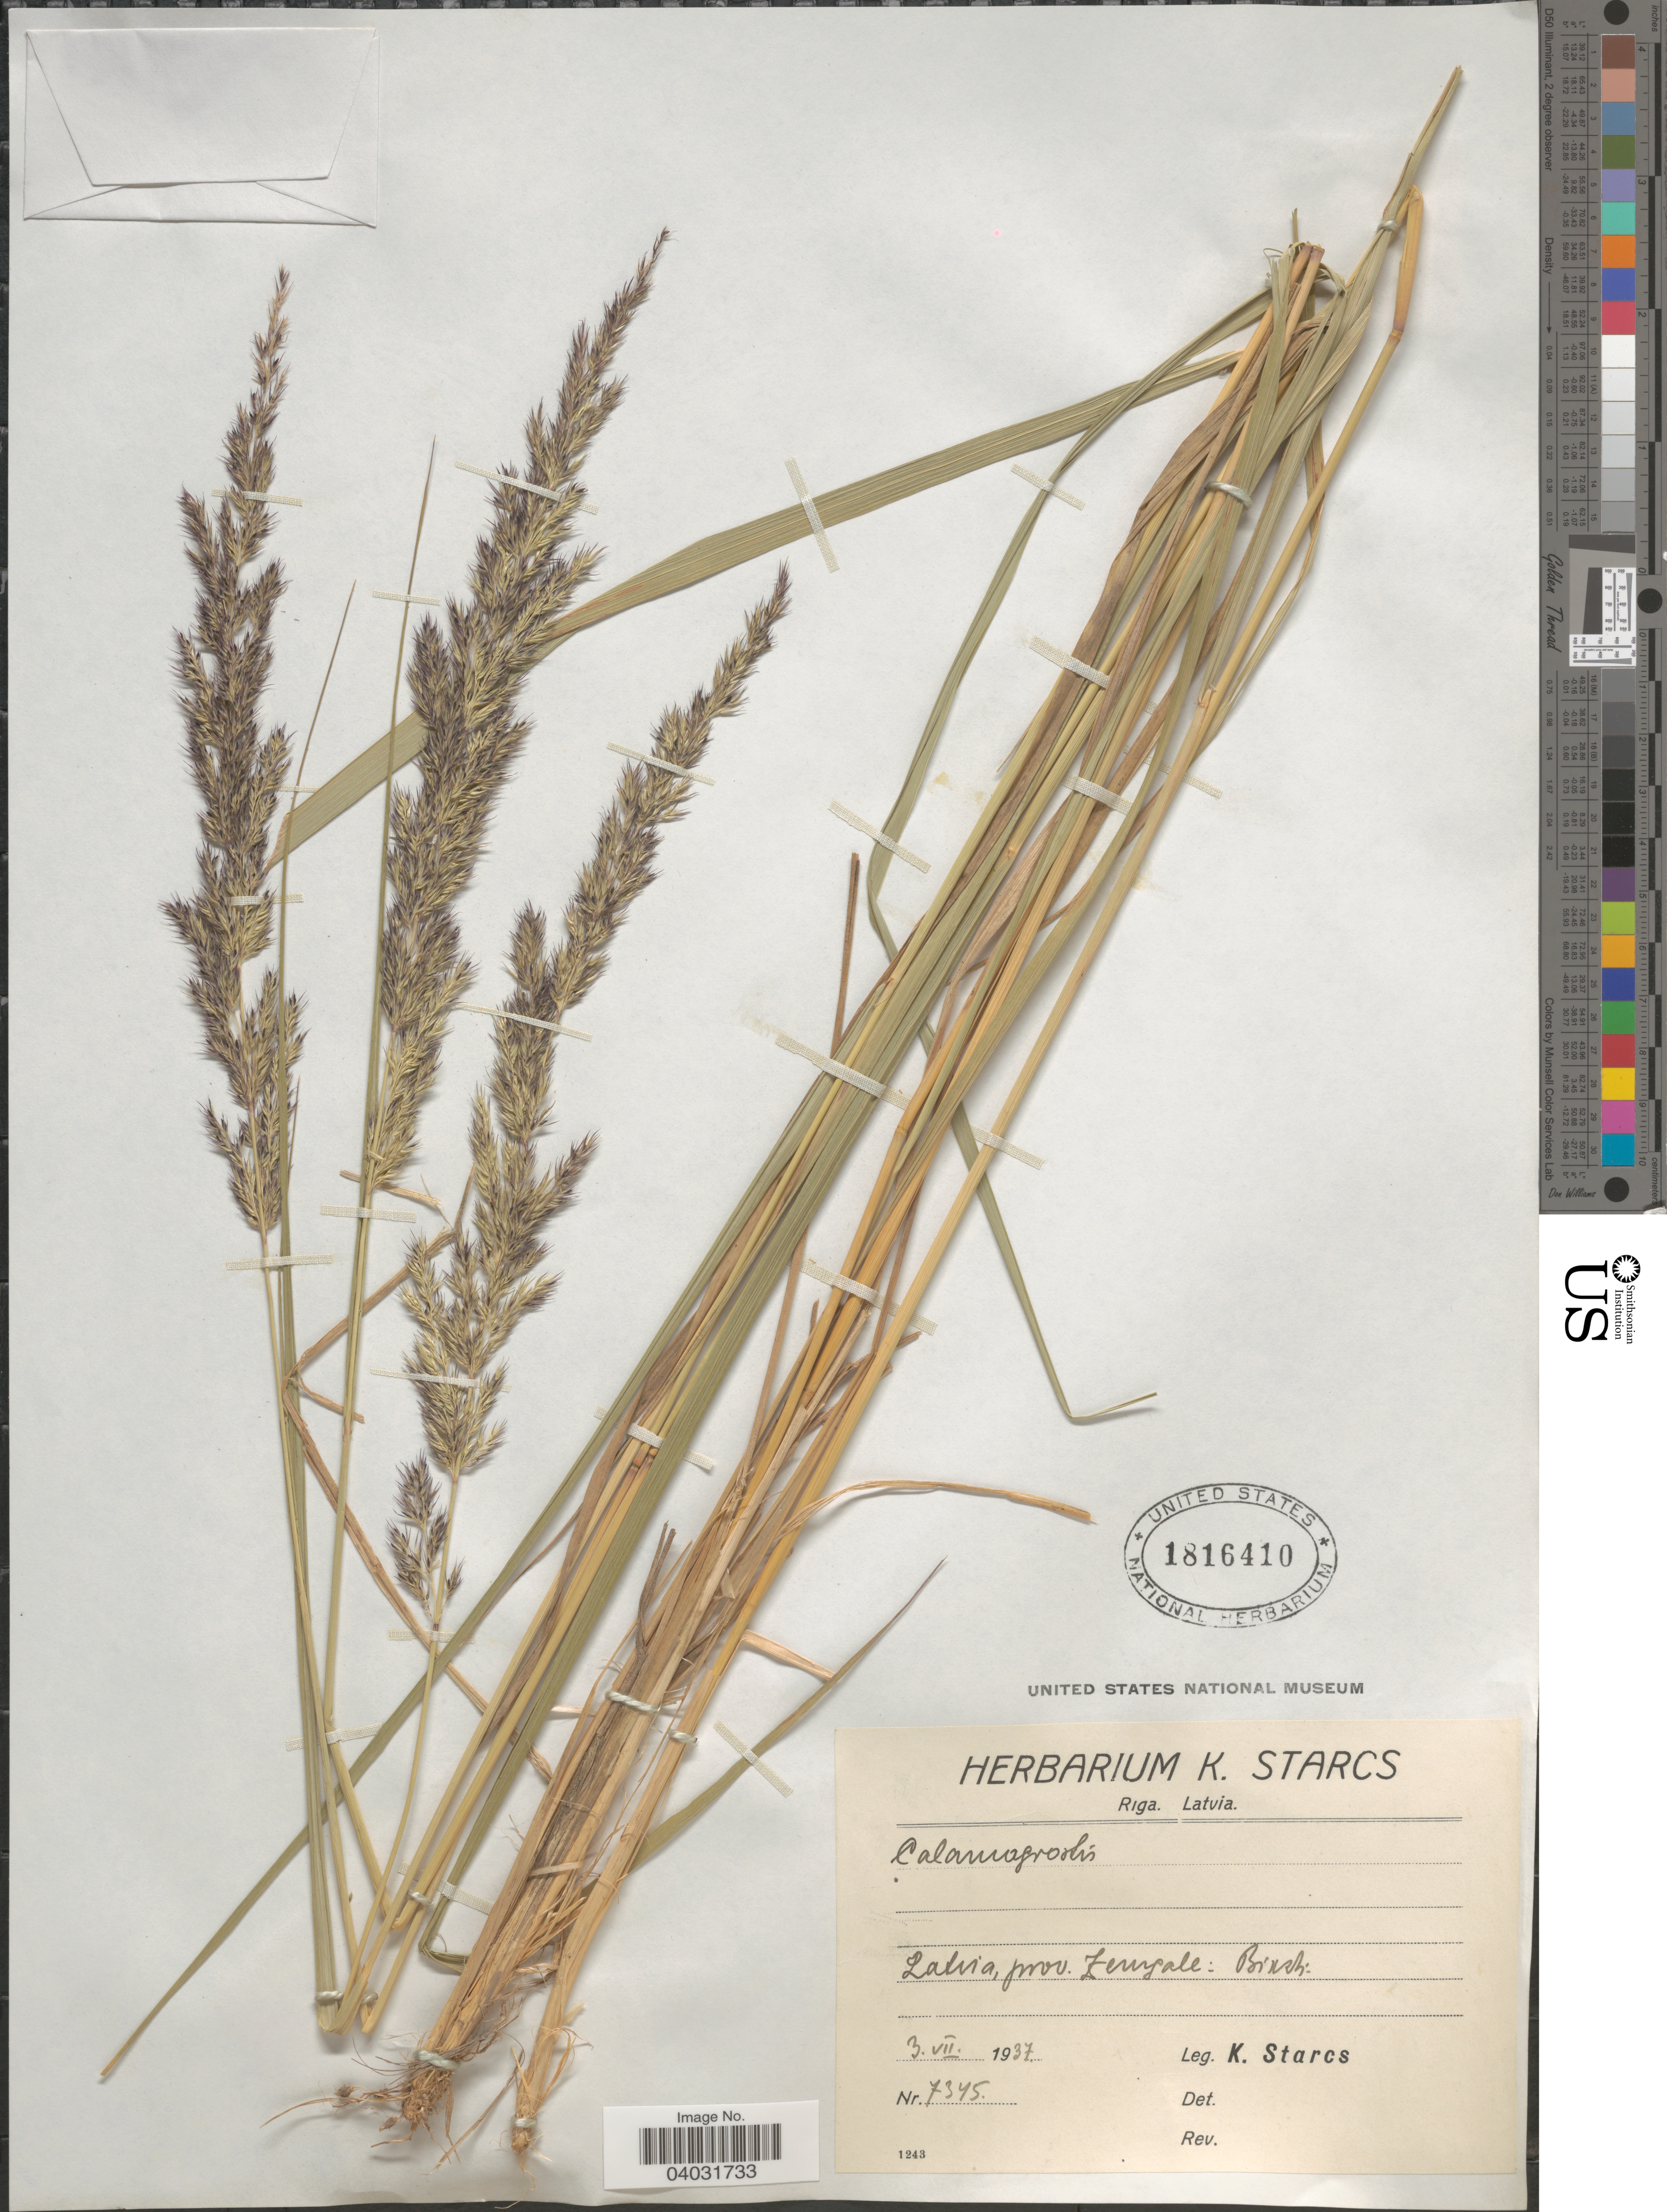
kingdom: Plantae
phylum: Tracheophyta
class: Liliopsida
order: Poales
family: Poaceae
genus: Calamagrostis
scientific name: Calamagrostis sp.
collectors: K. Starcs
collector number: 7345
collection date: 1937-07-03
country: Latvia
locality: Prov. Zemgale: Birsh.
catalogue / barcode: US 1816410